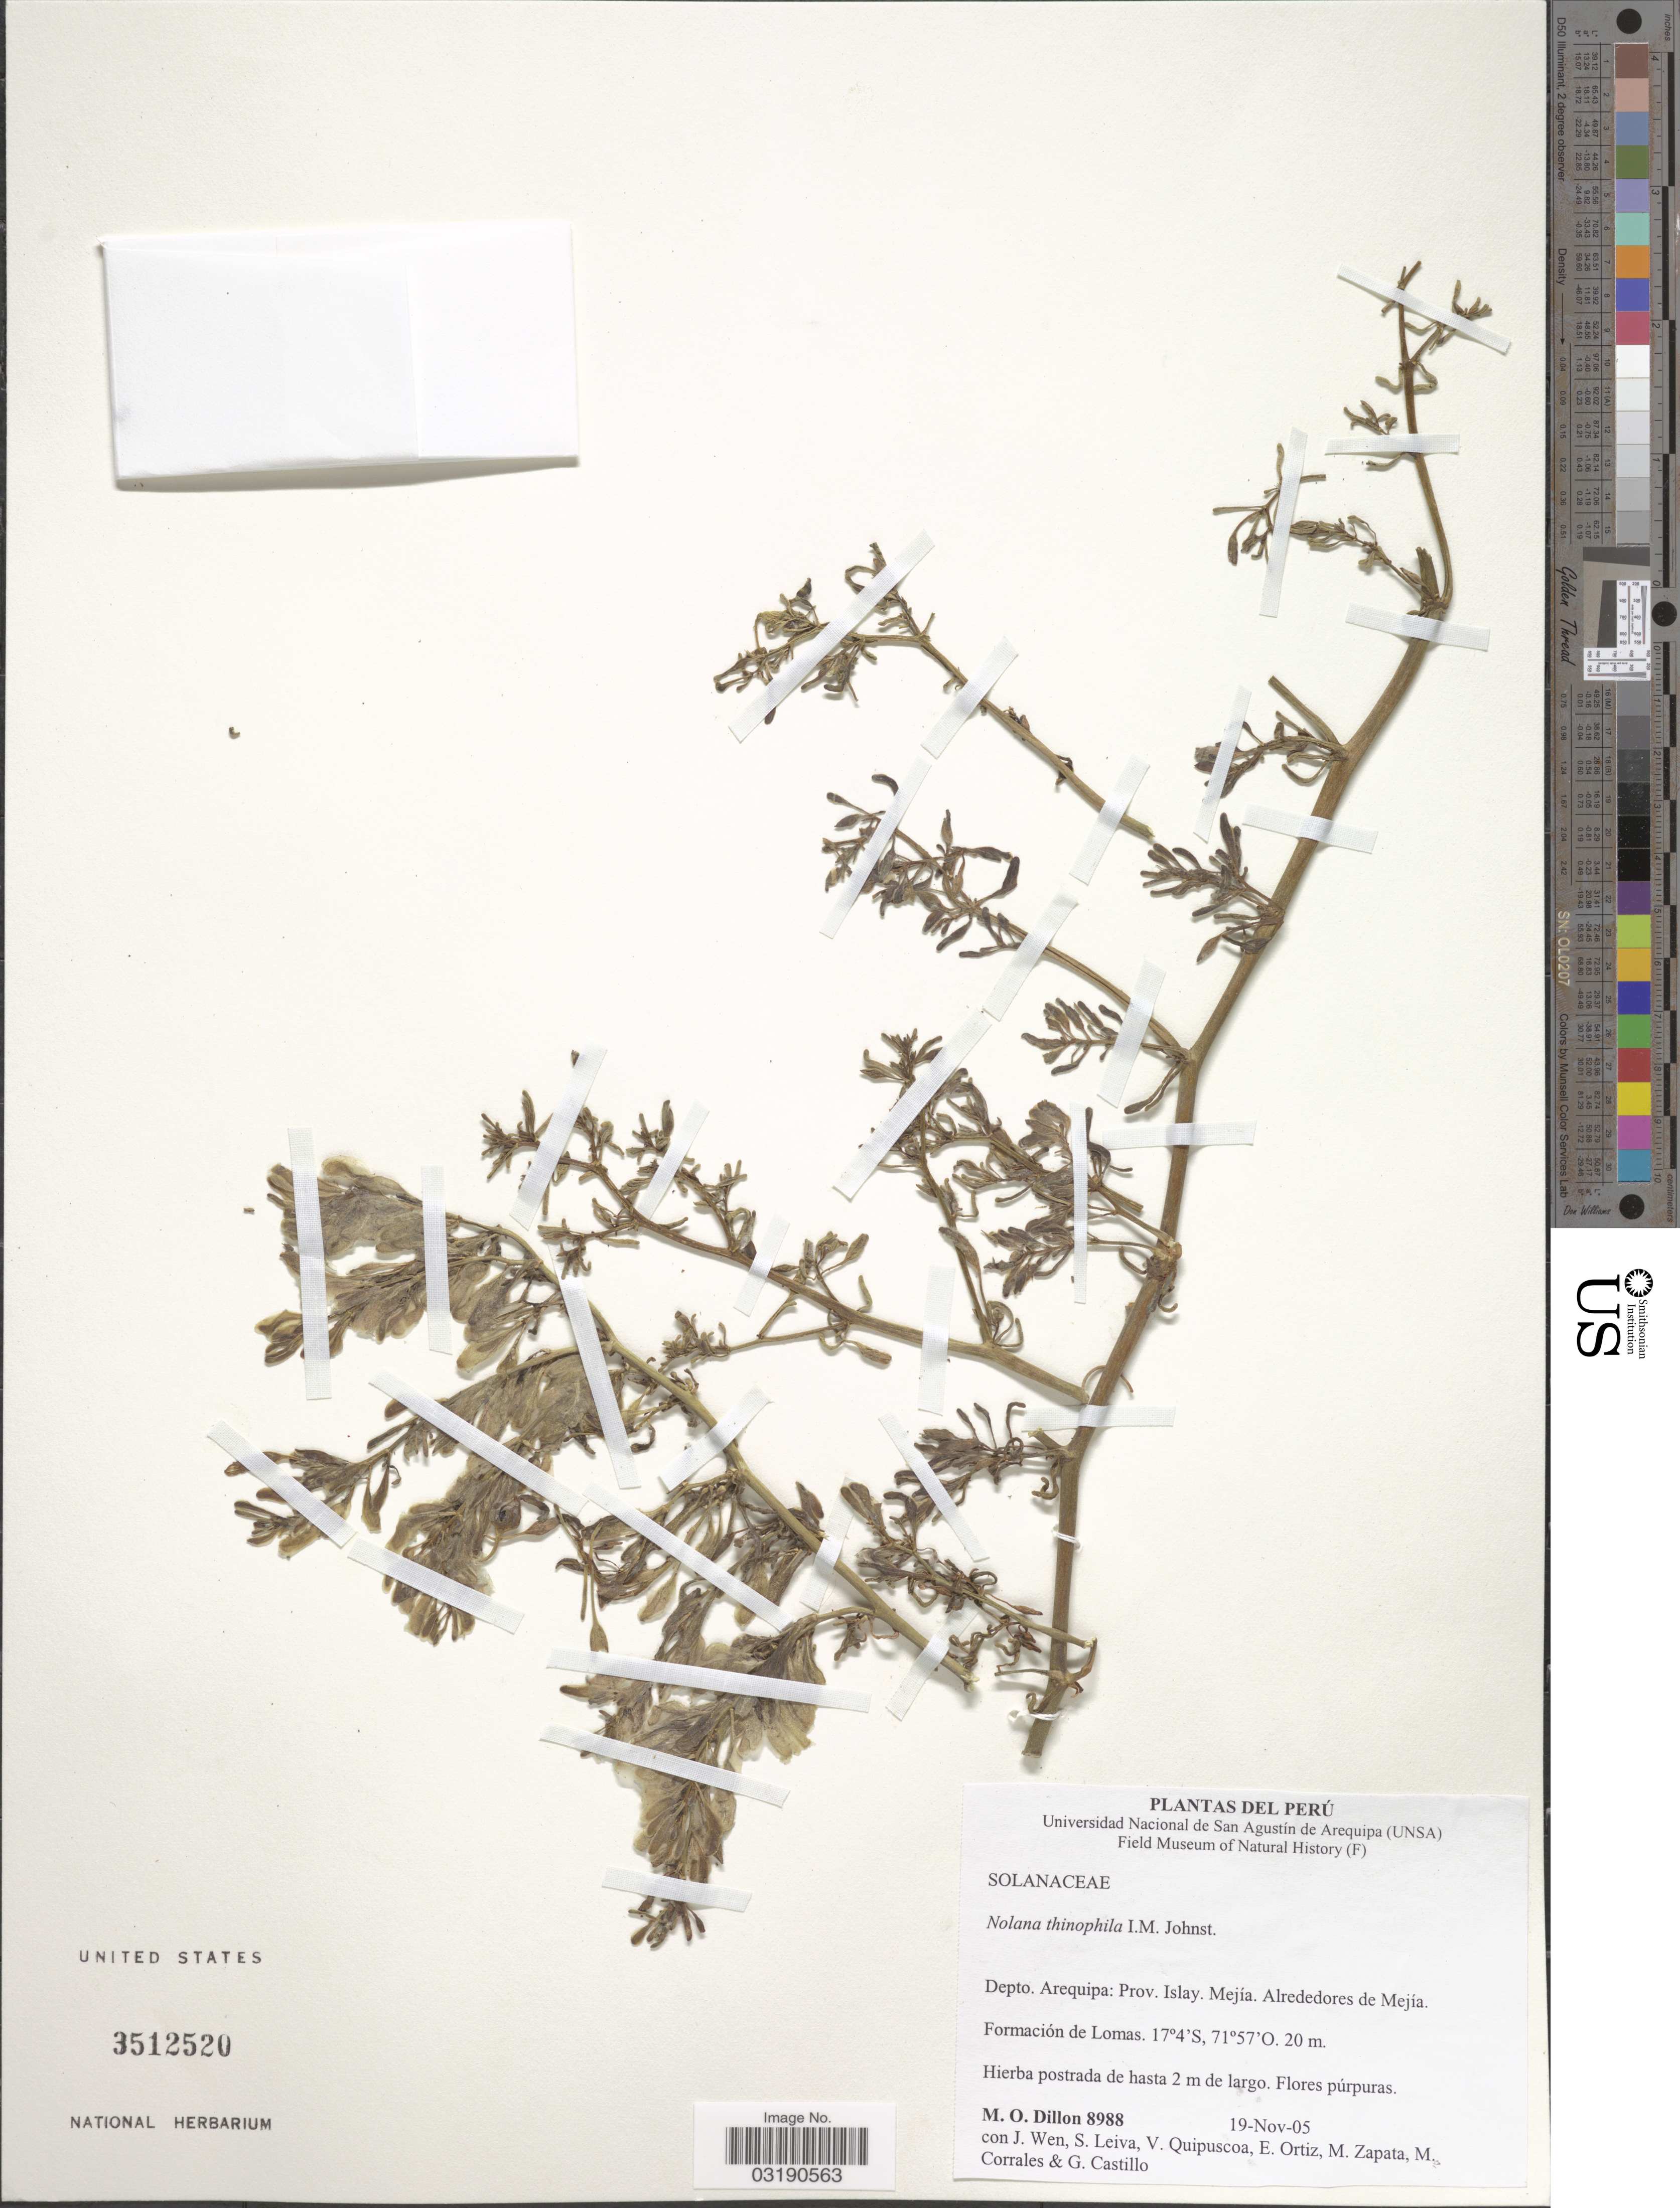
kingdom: Plantae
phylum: Tracheophyta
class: Magnoliopsida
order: Solanales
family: Solanaceae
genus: Nolana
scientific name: Nolana thinophila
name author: I.M. Johnst.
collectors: M. O. Dillon, J. Wen, S. Leiva, V. Quipuscoa & et al.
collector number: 8988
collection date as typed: Transcribed d/m/y: 19/11/5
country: Peru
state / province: Arequipa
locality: Depto. Arequipa: Prov. Islay. Mejía. Alrededores de Mejía.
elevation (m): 20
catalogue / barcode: US 3512520